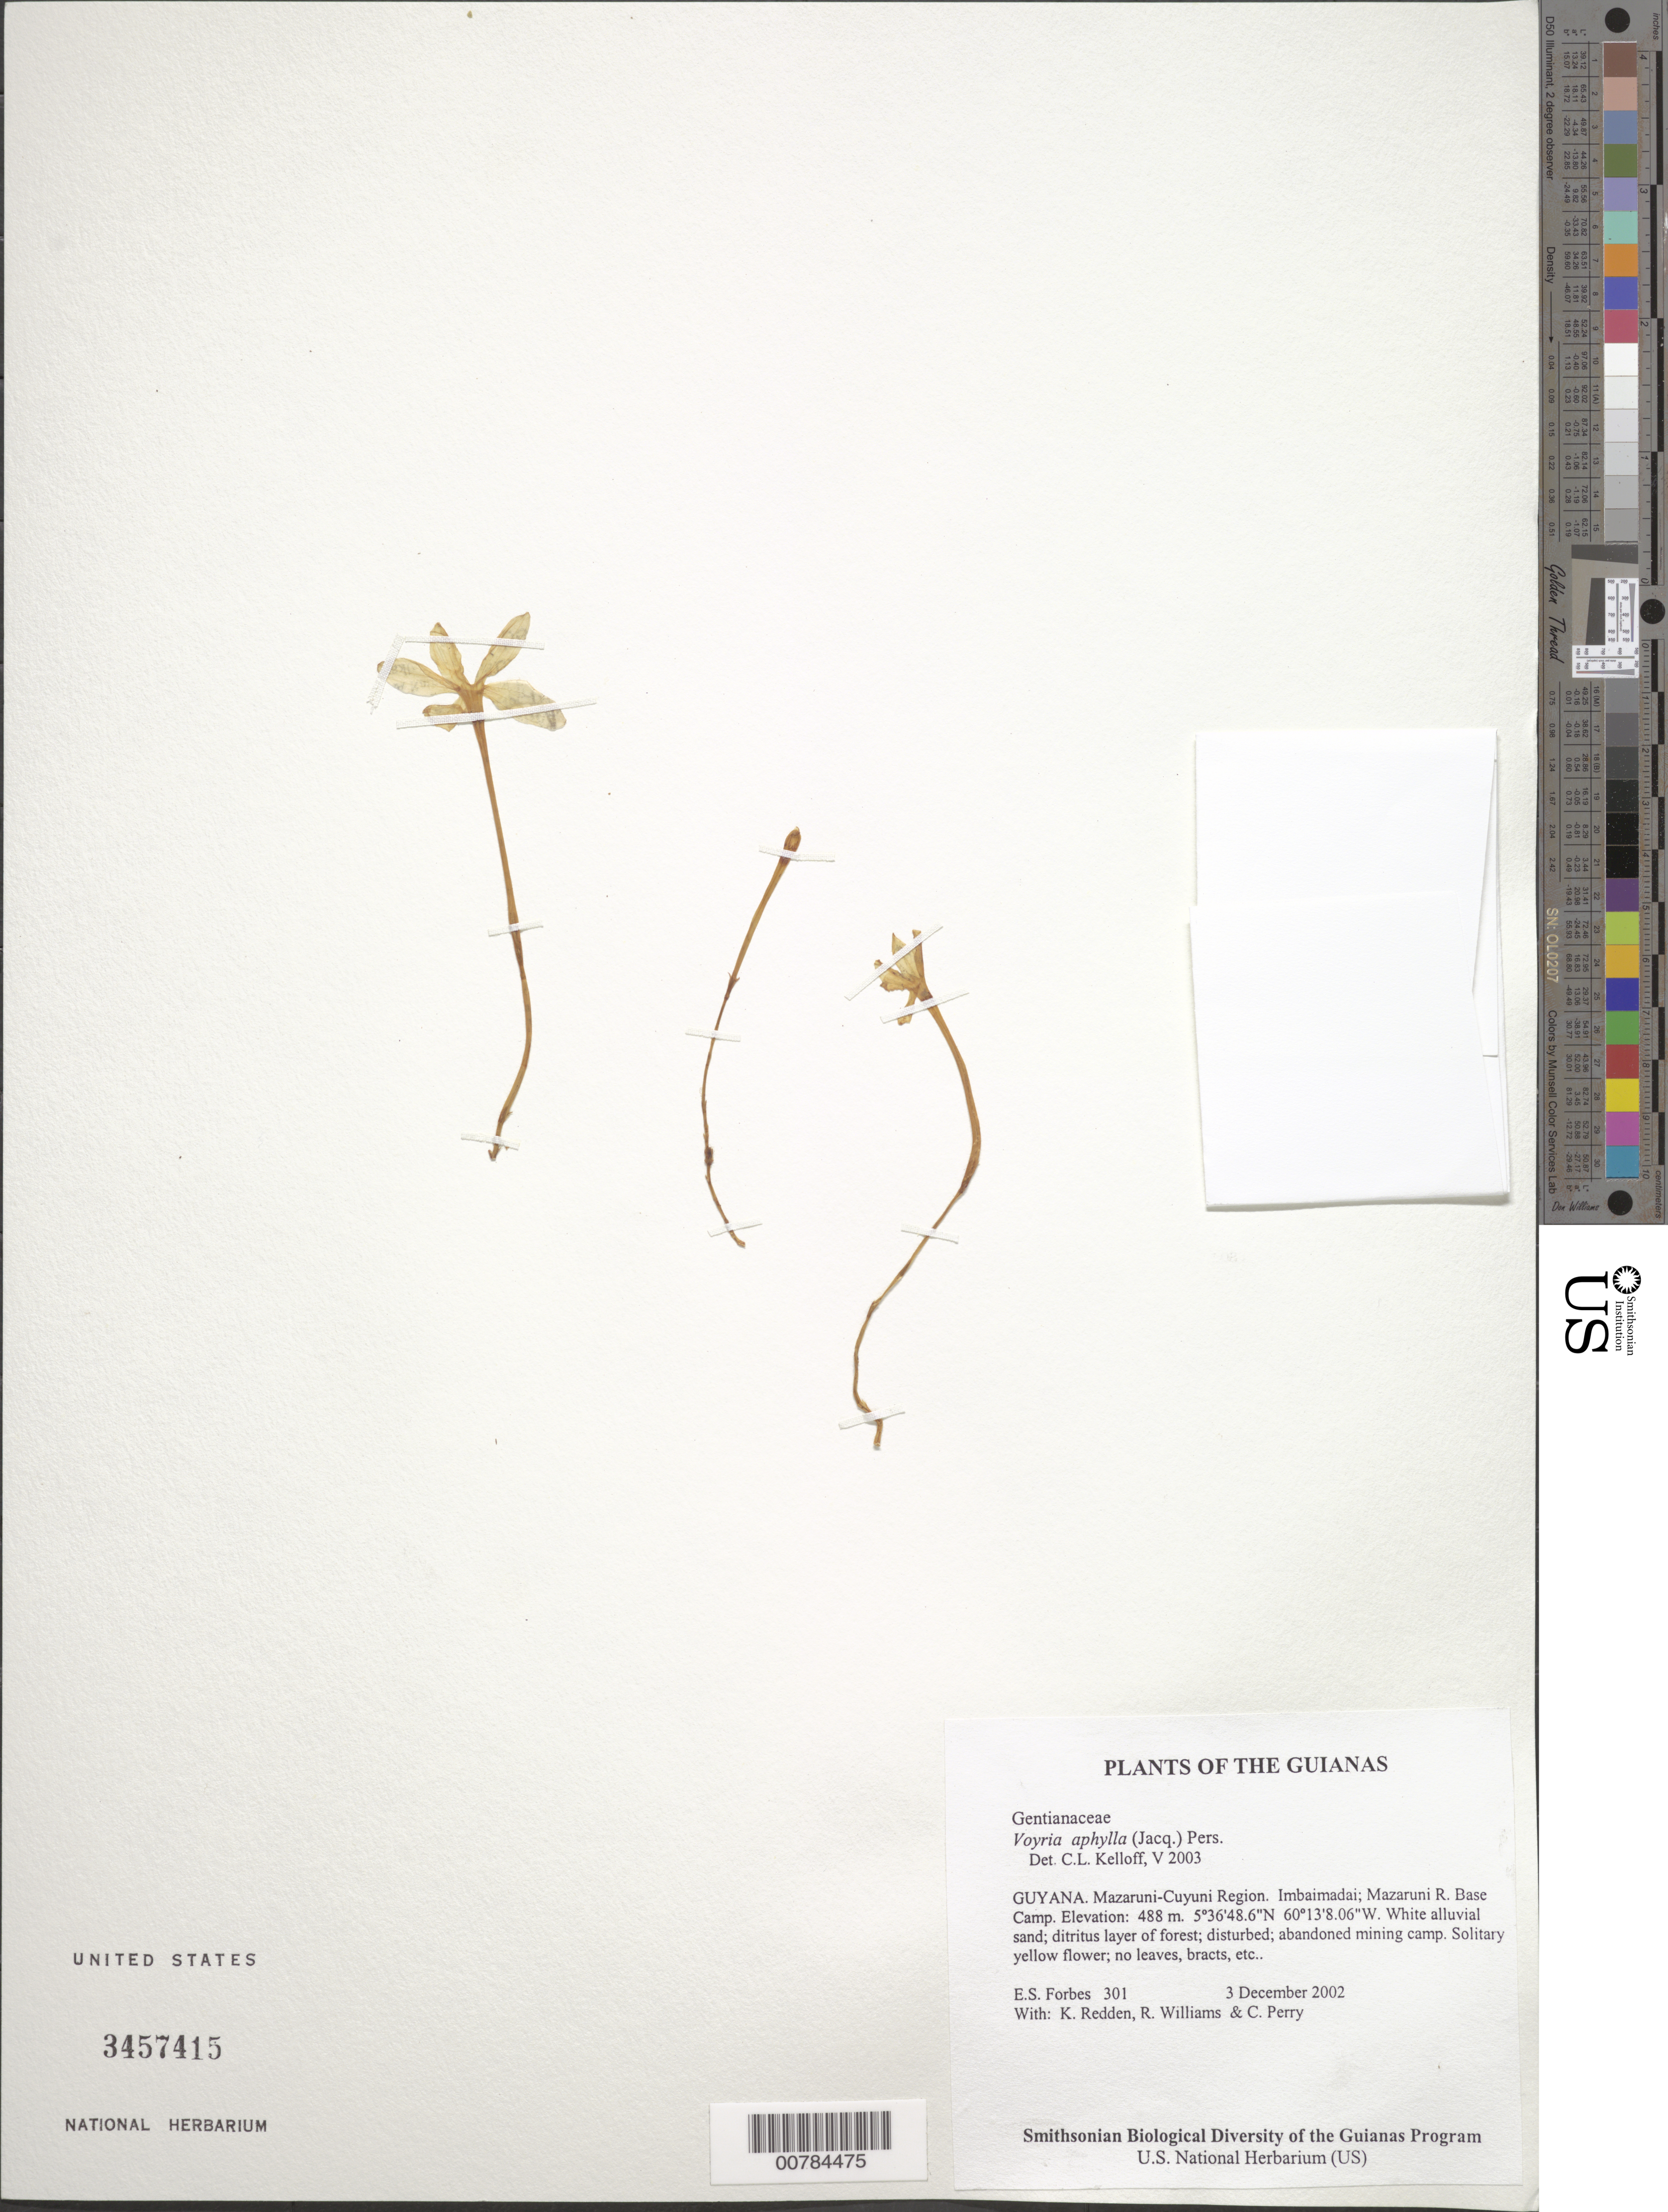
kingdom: Plantae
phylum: Tracheophyta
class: Magnoliopsida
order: Gentianales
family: Gentianaceae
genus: Voyria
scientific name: Voyria aphylla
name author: (Jacq.) Pers.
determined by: Kelloff, Carol L., (US), Smithsonian Institution - National Museum of Natural History (UNITED STATES)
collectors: E. Forbes, K. M. Redden, R. Williams & C. Perry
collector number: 301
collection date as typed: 3 December 2002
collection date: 2002-12-03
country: Guyana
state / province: Cuyuni-Mazaruni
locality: Imbaimadai; Mazaruni R. Base Camp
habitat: White alluvial sand; ditritus layer of forest; disturbed; abandoned mining camp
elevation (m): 488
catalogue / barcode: US 3457415